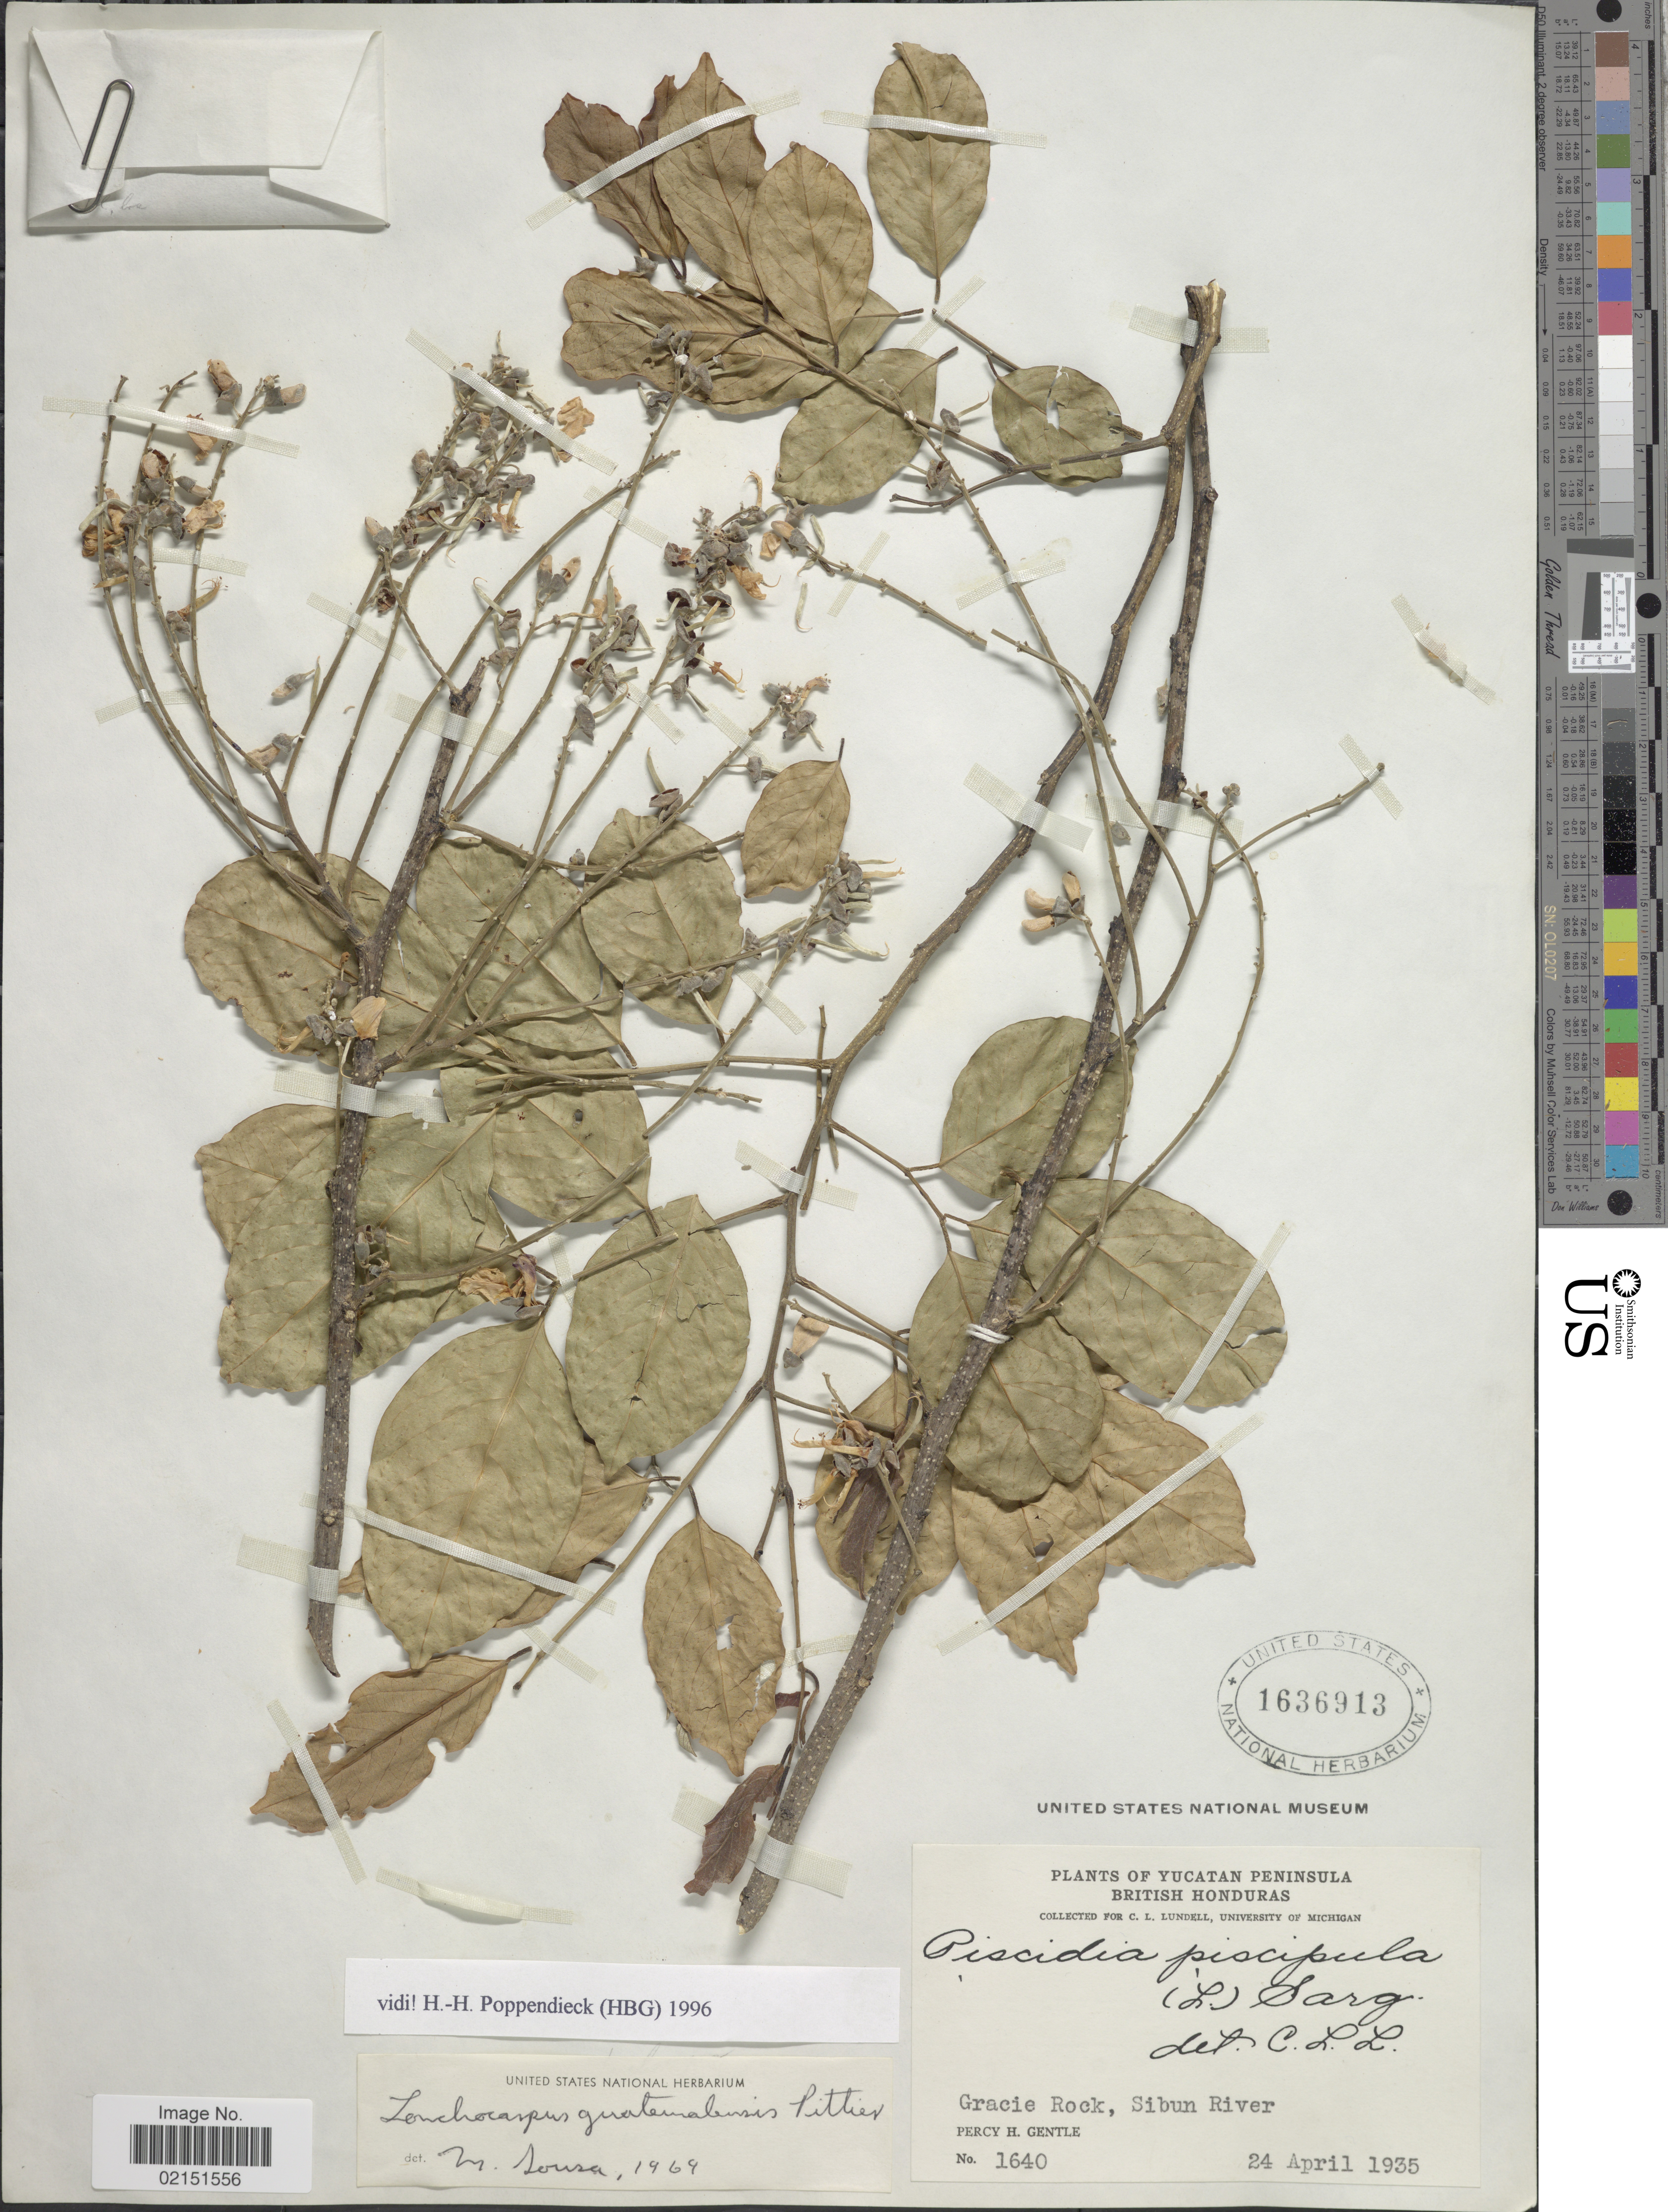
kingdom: Plantae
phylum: Tracheophyta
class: Magnoliopsida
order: Fabales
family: Fabaceae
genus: Lonchocarpus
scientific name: Lonchocarpus guatemalensis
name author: Benth.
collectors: P. H. Gentle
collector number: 1640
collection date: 1935-04-24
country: Belize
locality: Yucatan Peninsula. British Honduras. Gracie Rock, Sibun River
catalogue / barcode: US 1636913